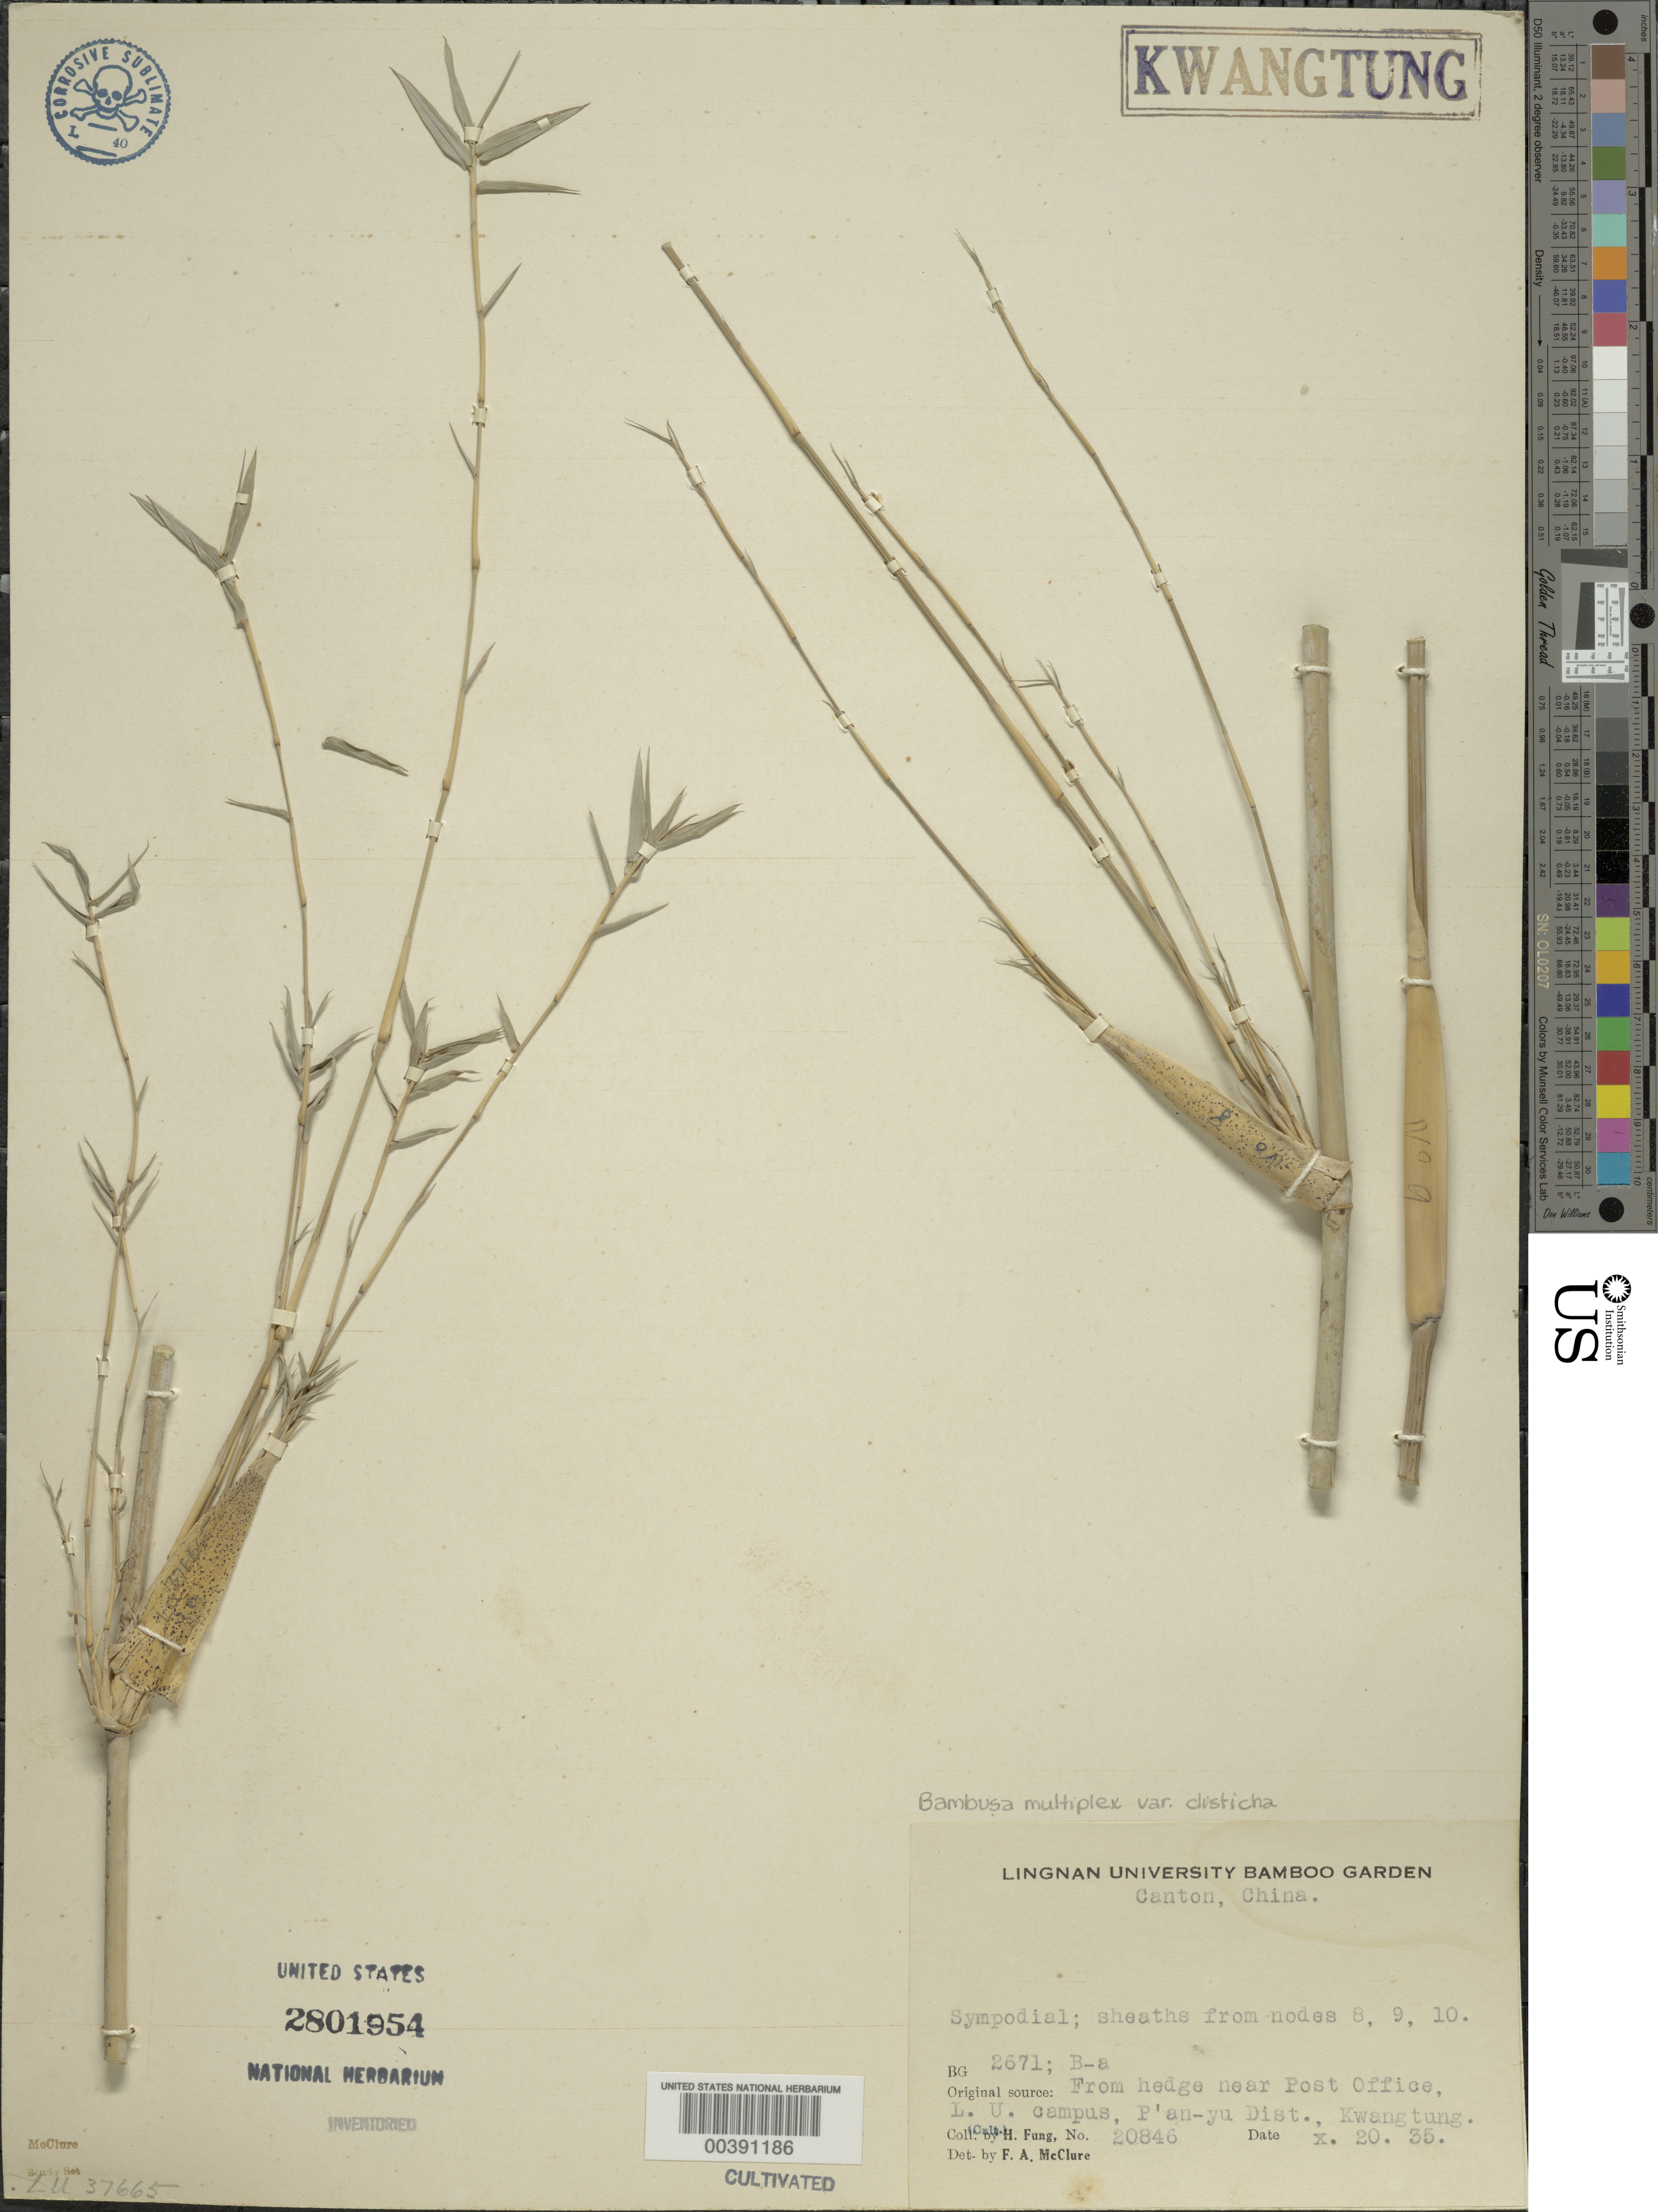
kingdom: Plantae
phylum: Tracheophyta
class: Liliopsida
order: Poales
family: Poaceae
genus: Bambusa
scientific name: Bambusa multiplex var. disticha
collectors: H. L. Fung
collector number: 20846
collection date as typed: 20 Oct 1935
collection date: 1935-10-20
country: China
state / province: Guangdong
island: Honam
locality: Lingnan univ. bg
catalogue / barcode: US 2801954